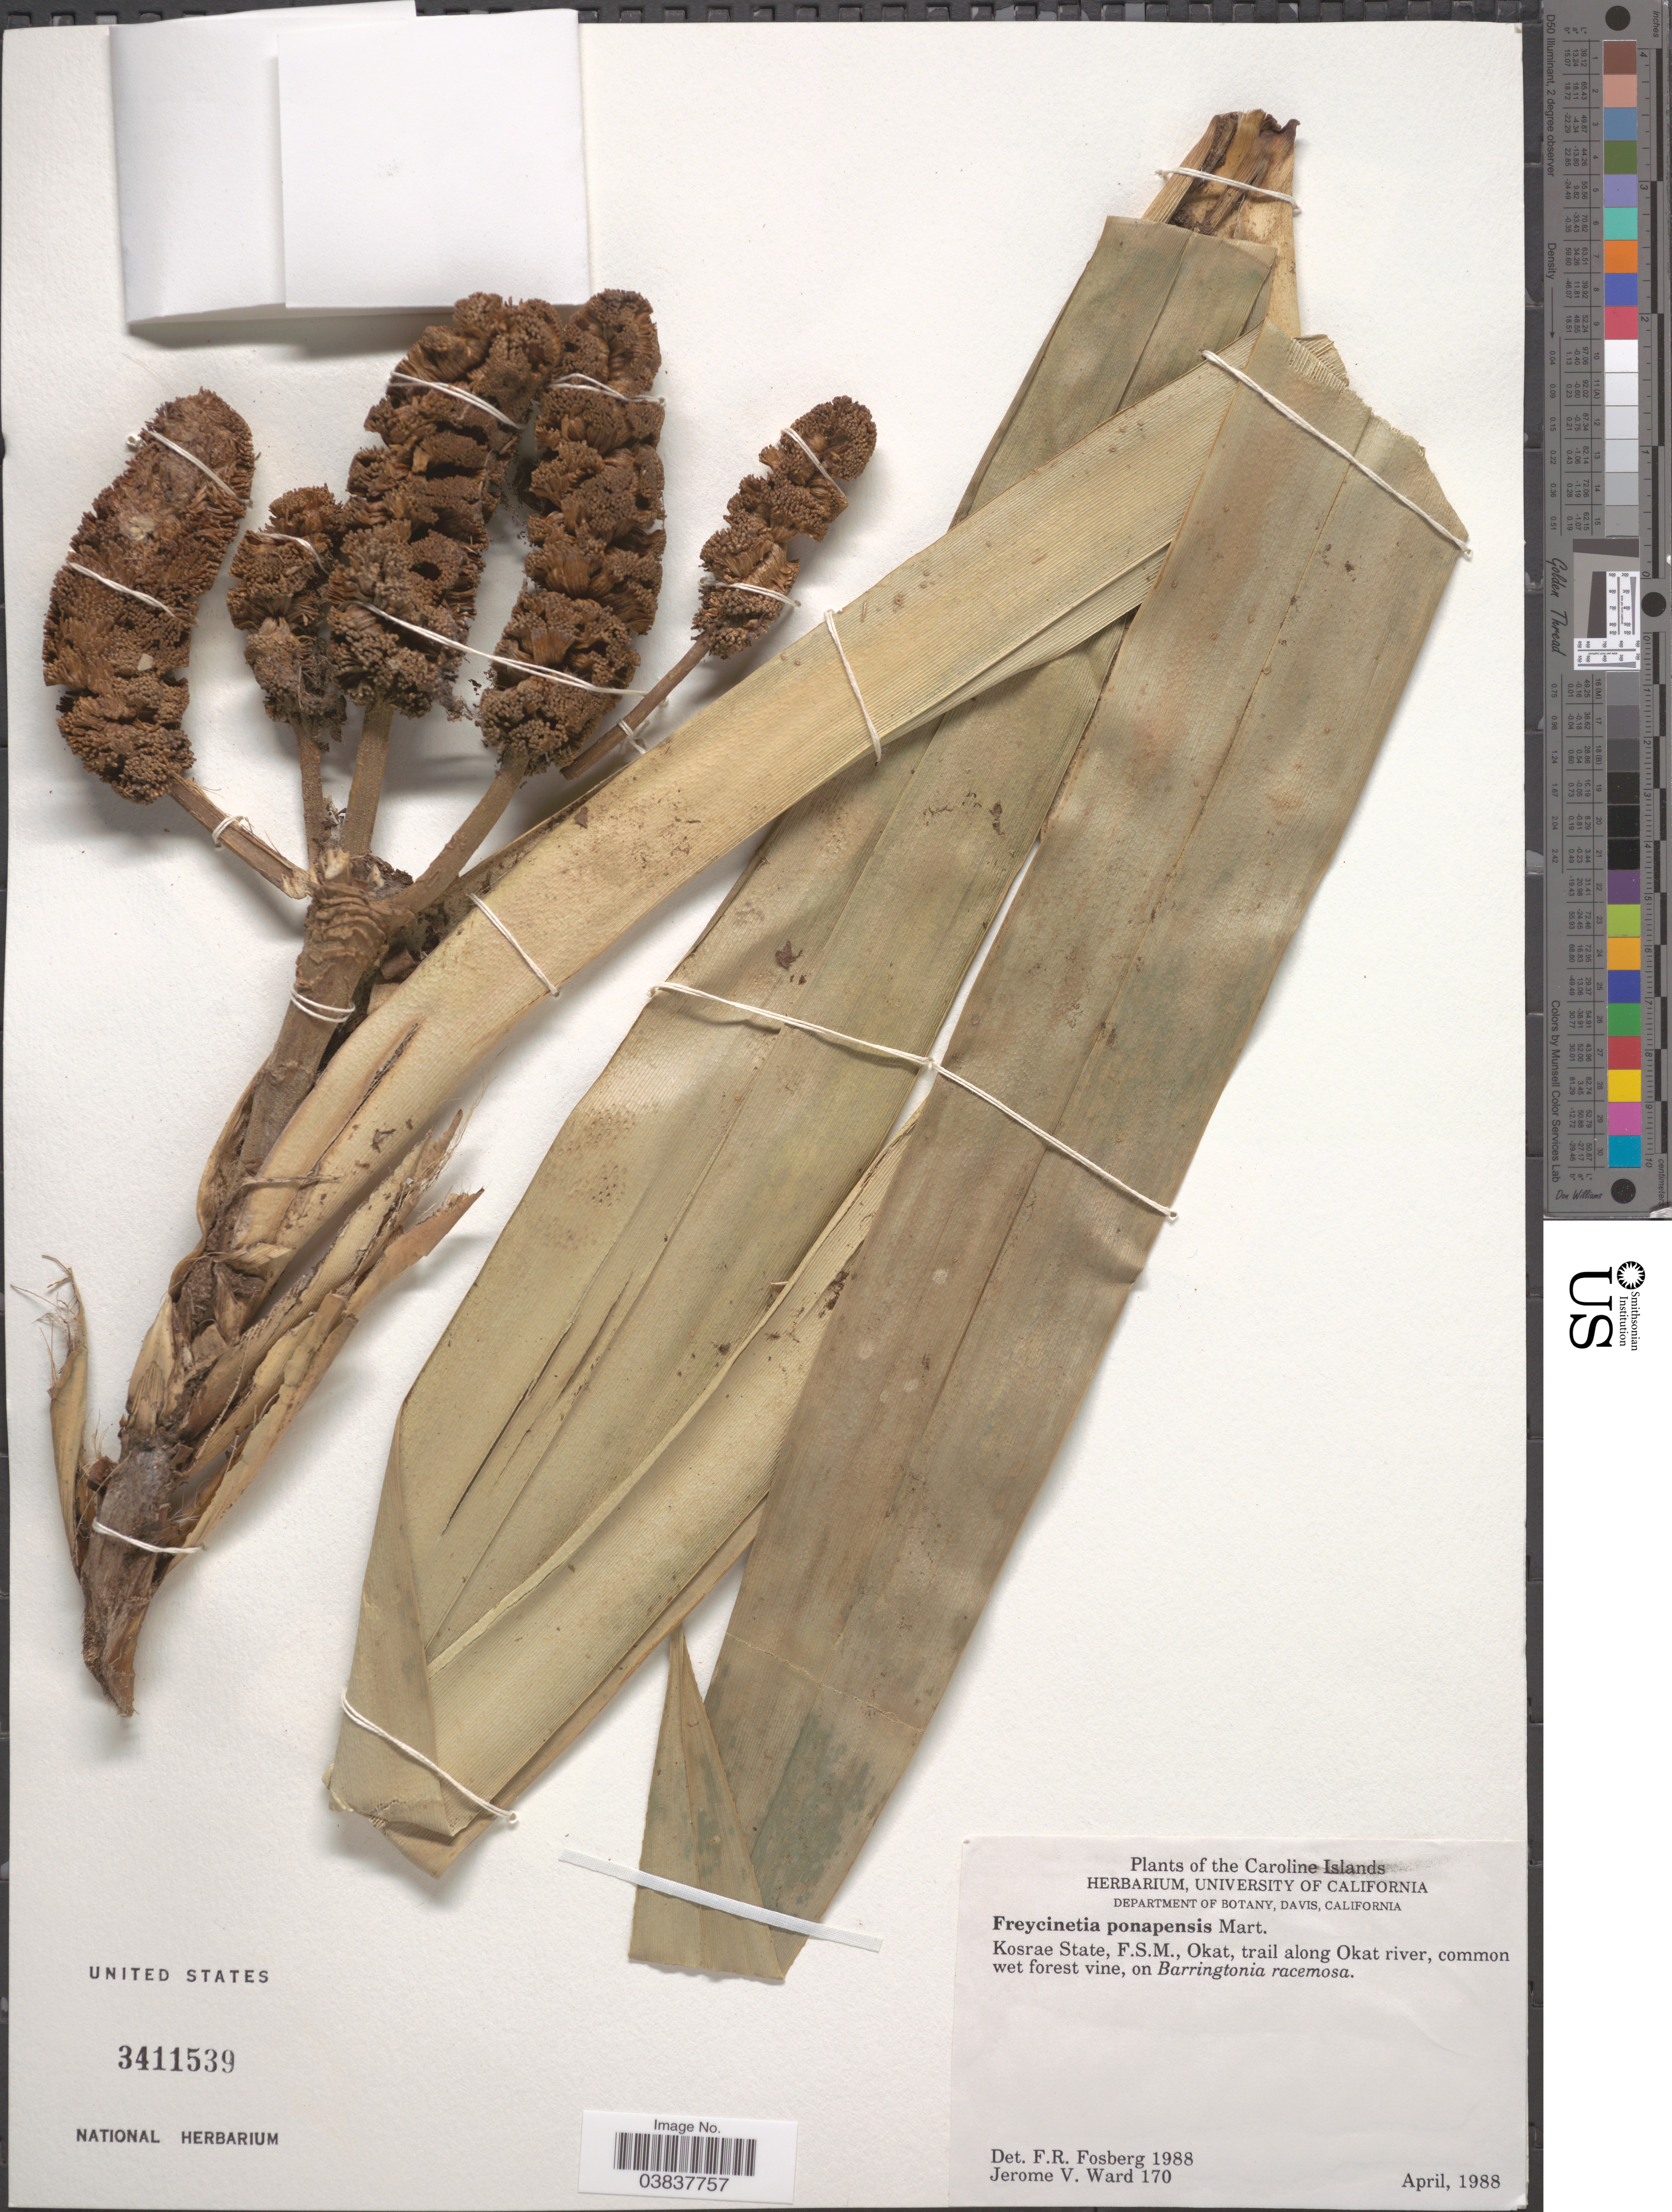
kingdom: Plantae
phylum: Tracheophyta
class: Liliopsida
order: Pandanales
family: Pandanaceae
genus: Freycinetia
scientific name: Freycinetia ponapensis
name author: Martelli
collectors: J. V. Ward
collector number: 170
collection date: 1988-04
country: Kiribati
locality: Caroline Islands. Kosrae State, F.S.M., Okat, trail along Okat river.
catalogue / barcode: US 3411539